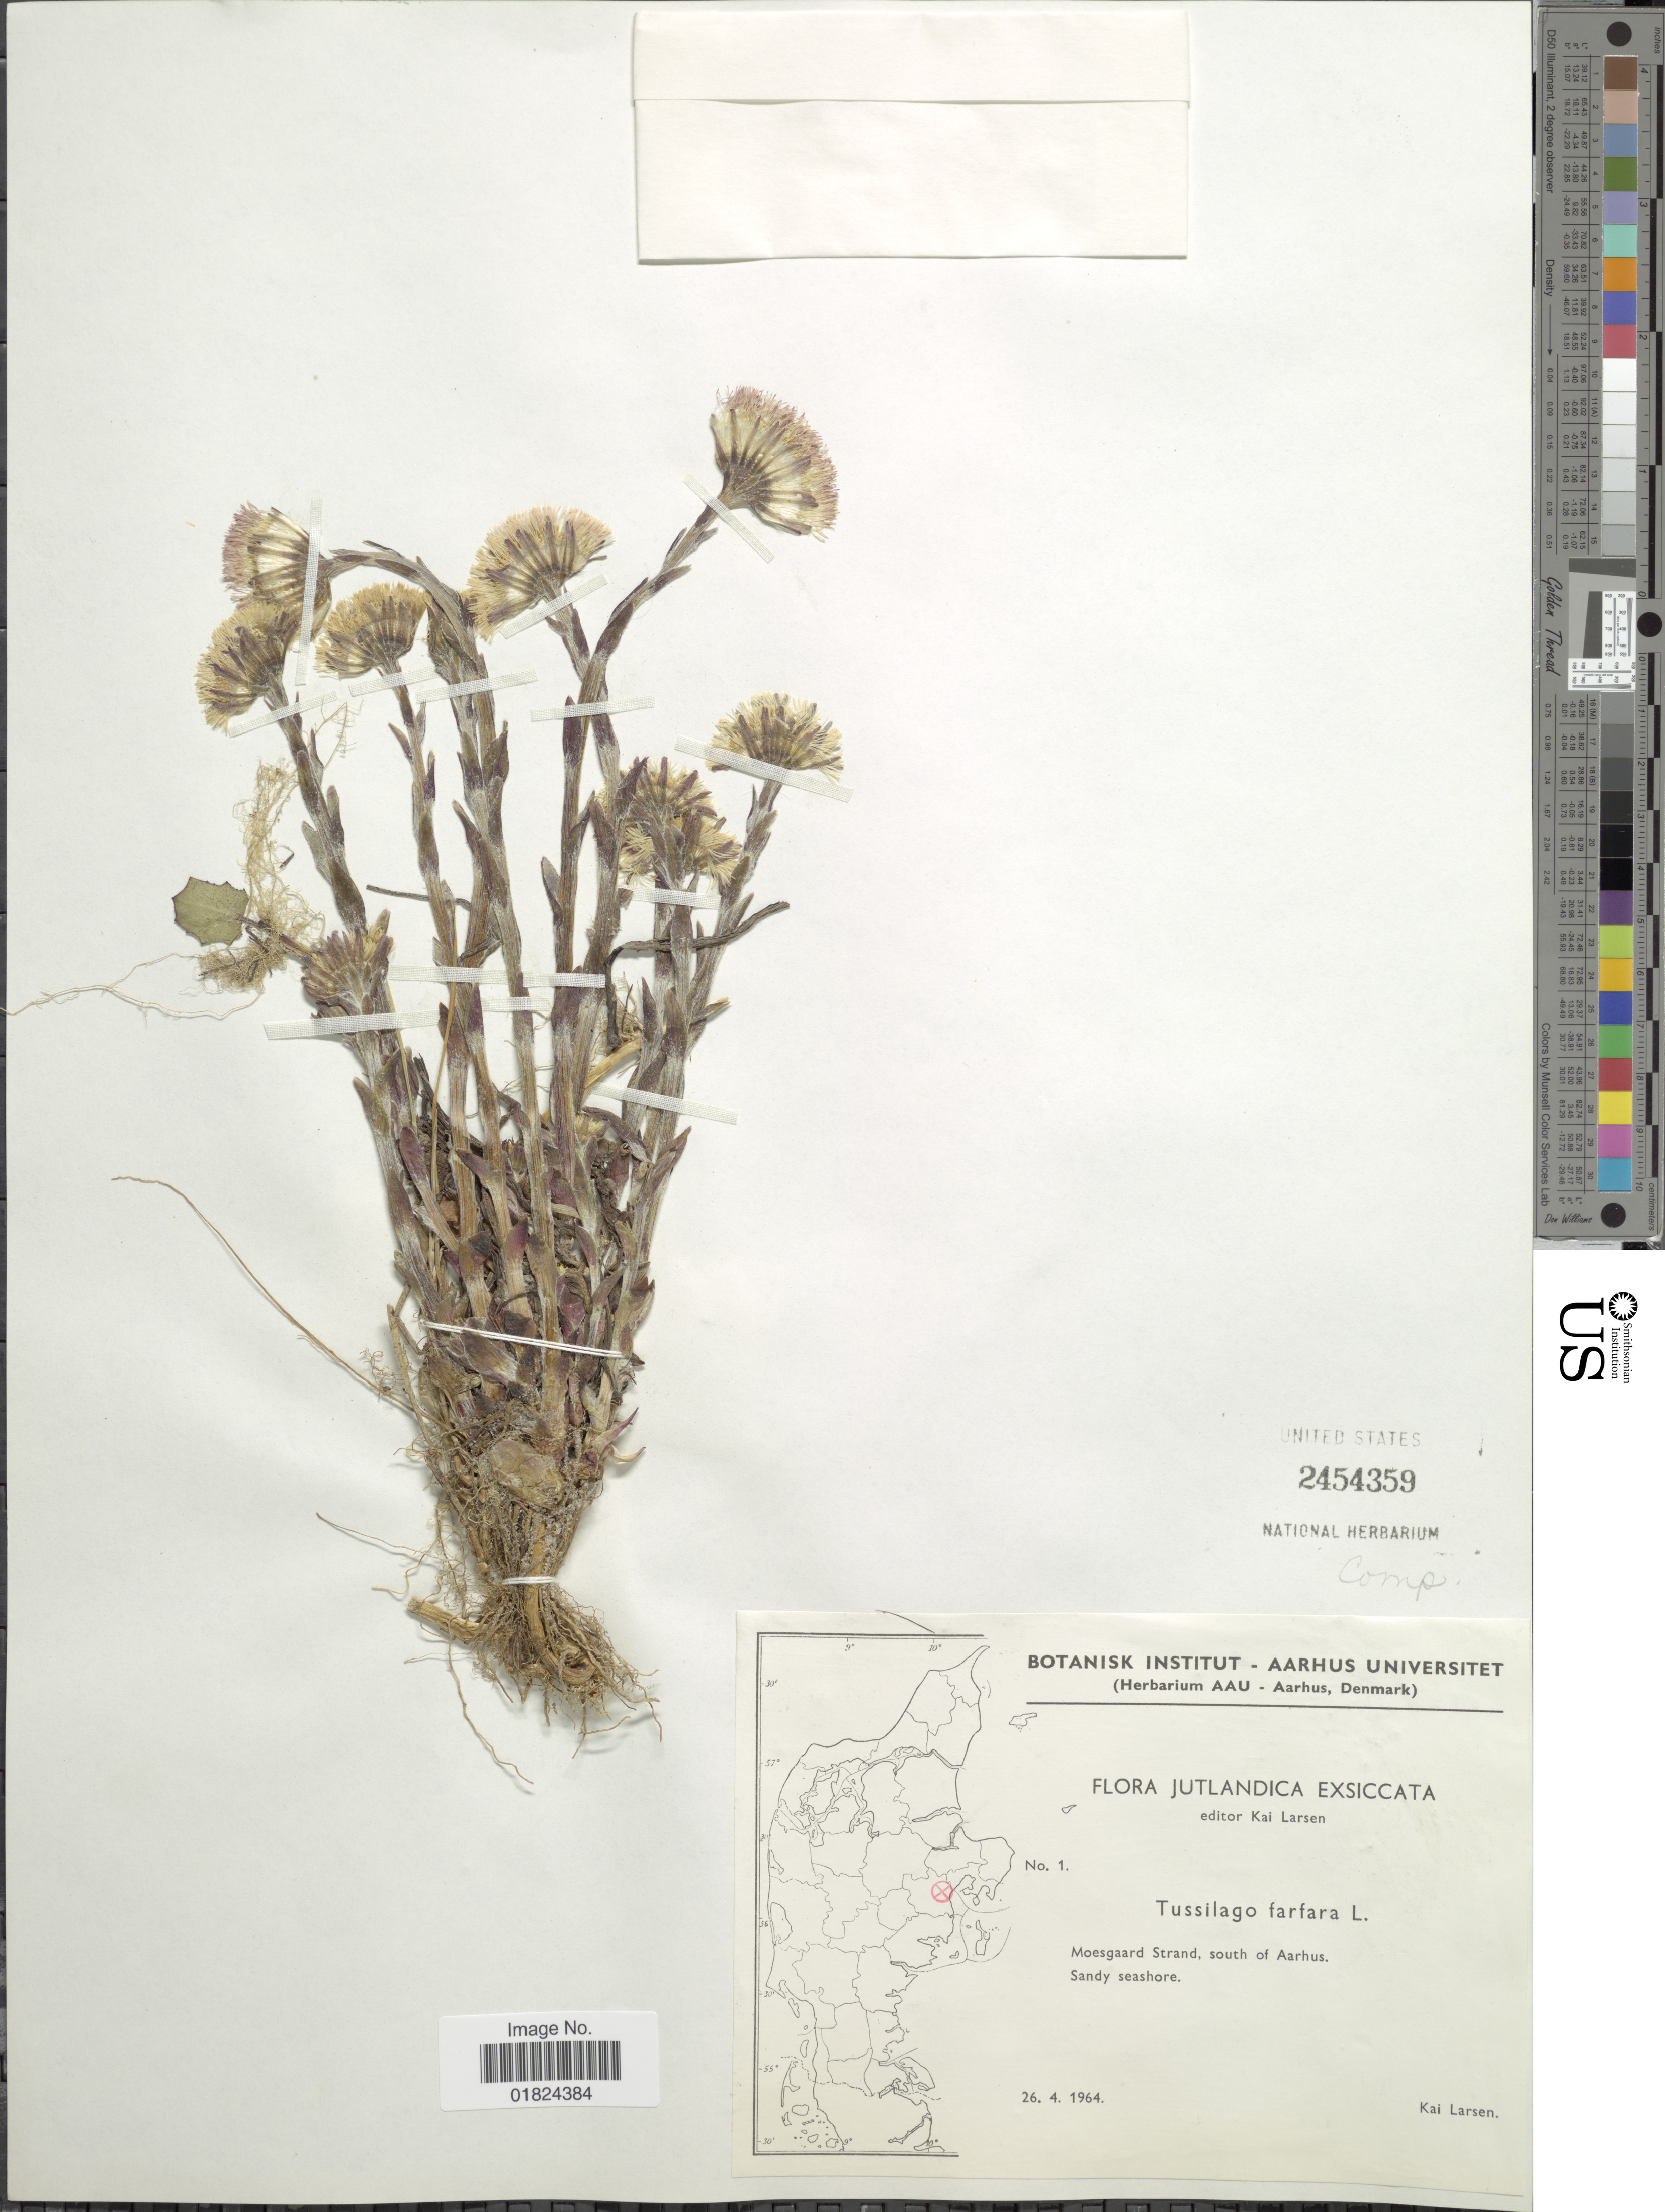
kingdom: Plantae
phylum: Tracheophyta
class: Magnoliopsida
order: Asterales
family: Asteraceae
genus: Tussilago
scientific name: Tussilago farfara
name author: L.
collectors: K. Larsen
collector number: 1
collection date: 1964-04-26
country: Denmark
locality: Jutlandica, Moesgaard Strand, south of Aarhus, Sandy seashore.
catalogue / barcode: US 2454359